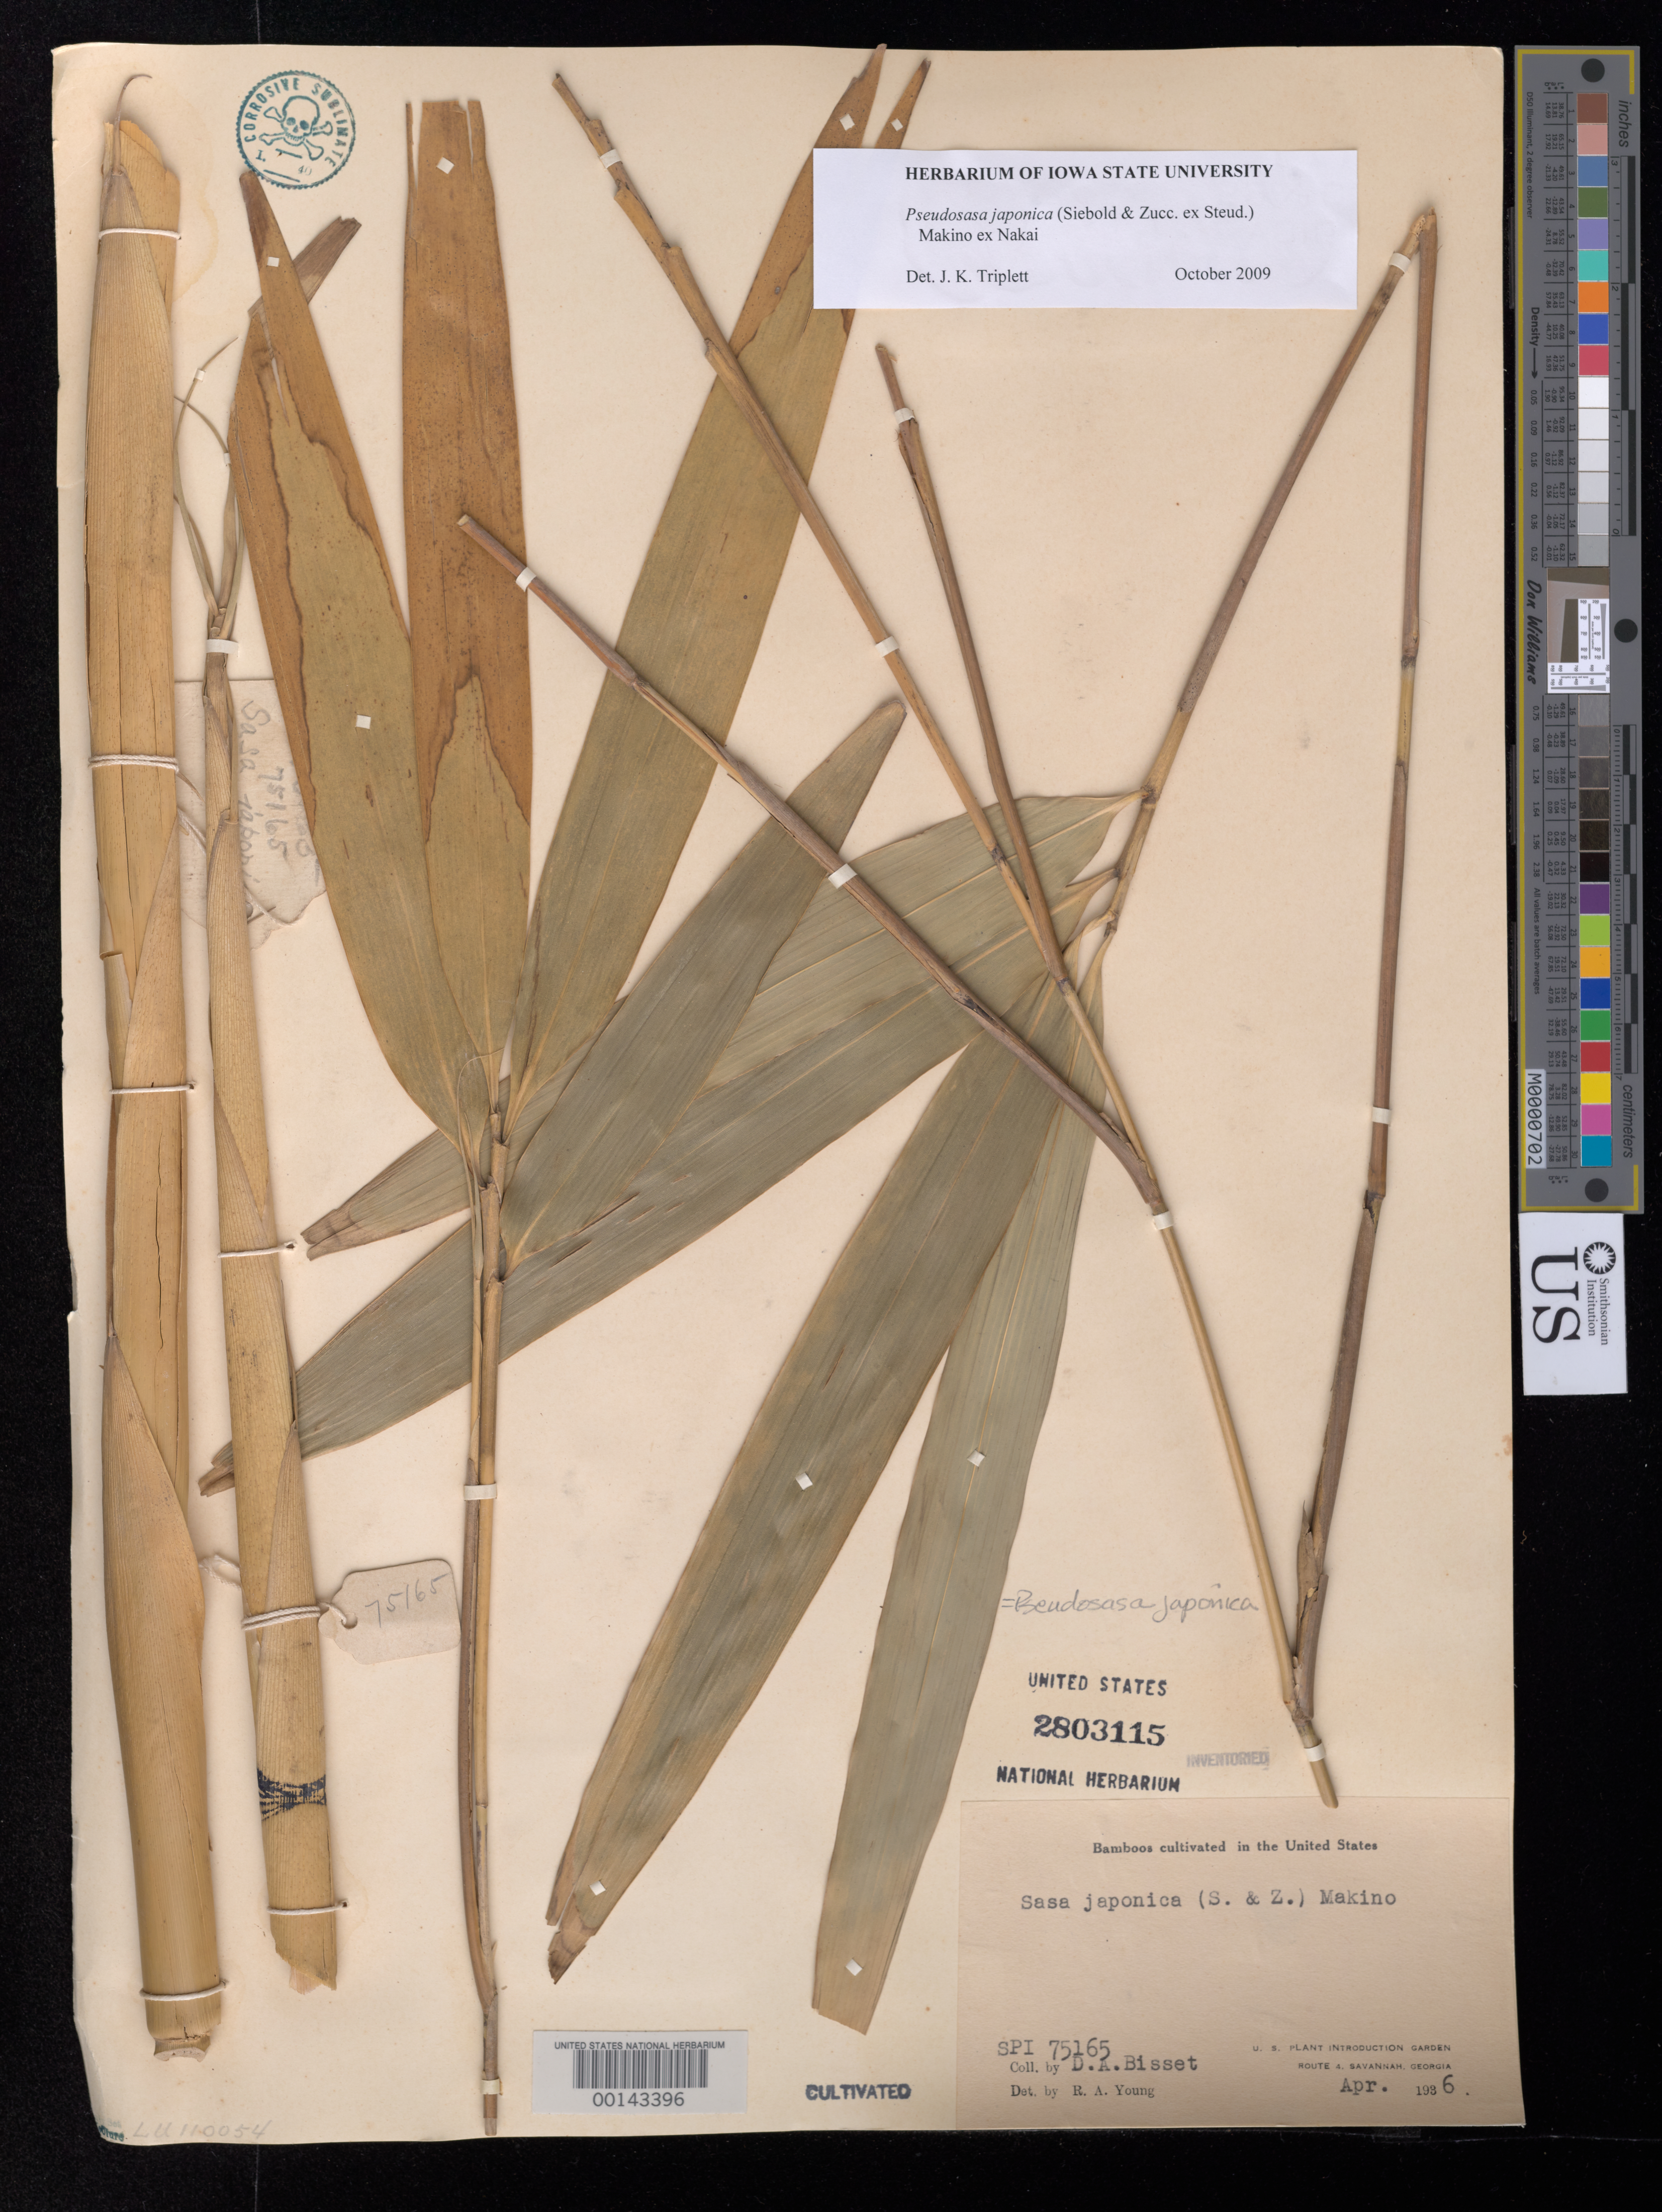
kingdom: Plantae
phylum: Tracheophyta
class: Liliopsida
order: Poales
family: Poaceae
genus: Pseudosasa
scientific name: Pseudosasa japonica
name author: (Siebold & Zucc. ex Steud.) Makino ex Nakai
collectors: D. Bisset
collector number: SPI 75165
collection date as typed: Apr 1936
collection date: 1936-04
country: United States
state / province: Georgia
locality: Savannah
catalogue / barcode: US 2803115